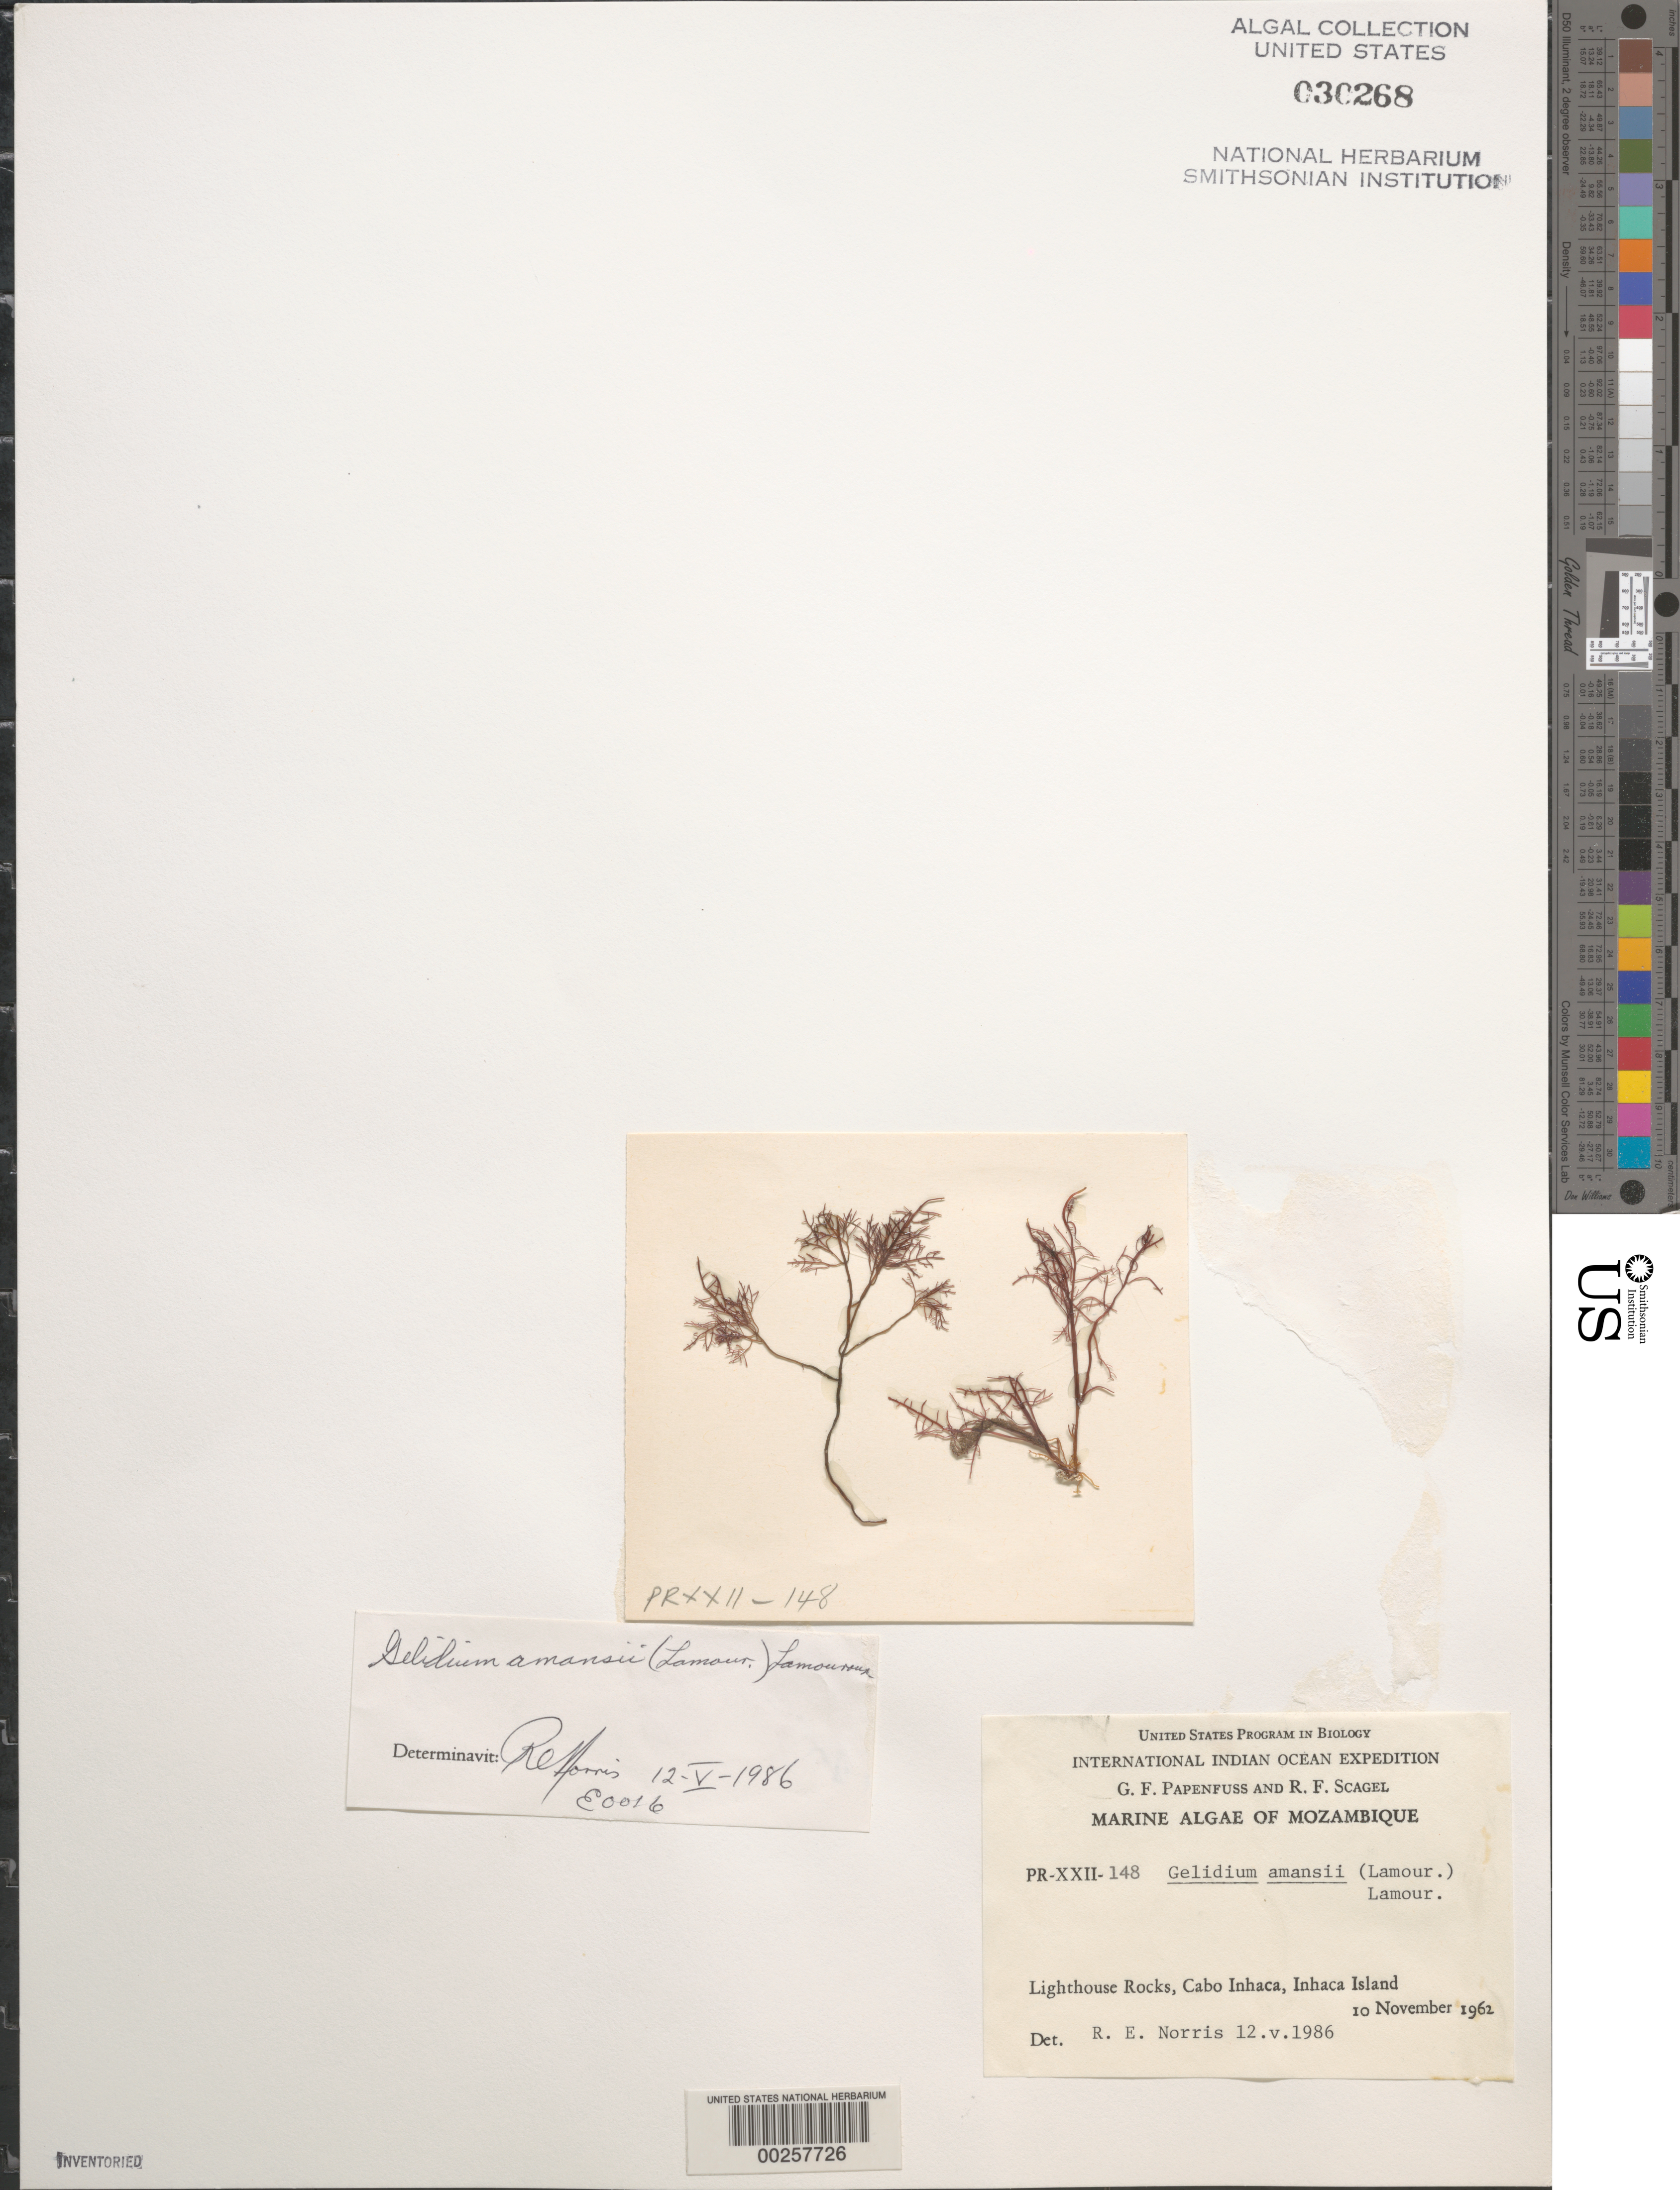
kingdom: Plantae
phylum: Rhodophyta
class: Florideophyceae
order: Gelidiales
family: Gelidiaceae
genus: Gelidium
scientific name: Gelidium amansii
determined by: Norris, R. E.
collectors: G. Papenfuss & R. F. Scagel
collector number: PR-XXII-148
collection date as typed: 10 Nov 1962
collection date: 1962-11-10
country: Mozambique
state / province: Maputo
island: Inhaca Island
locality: Cabo Inhaca, Lighthouse Rocks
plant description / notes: International Indian Ocean Expedition, 1962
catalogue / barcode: US 30268